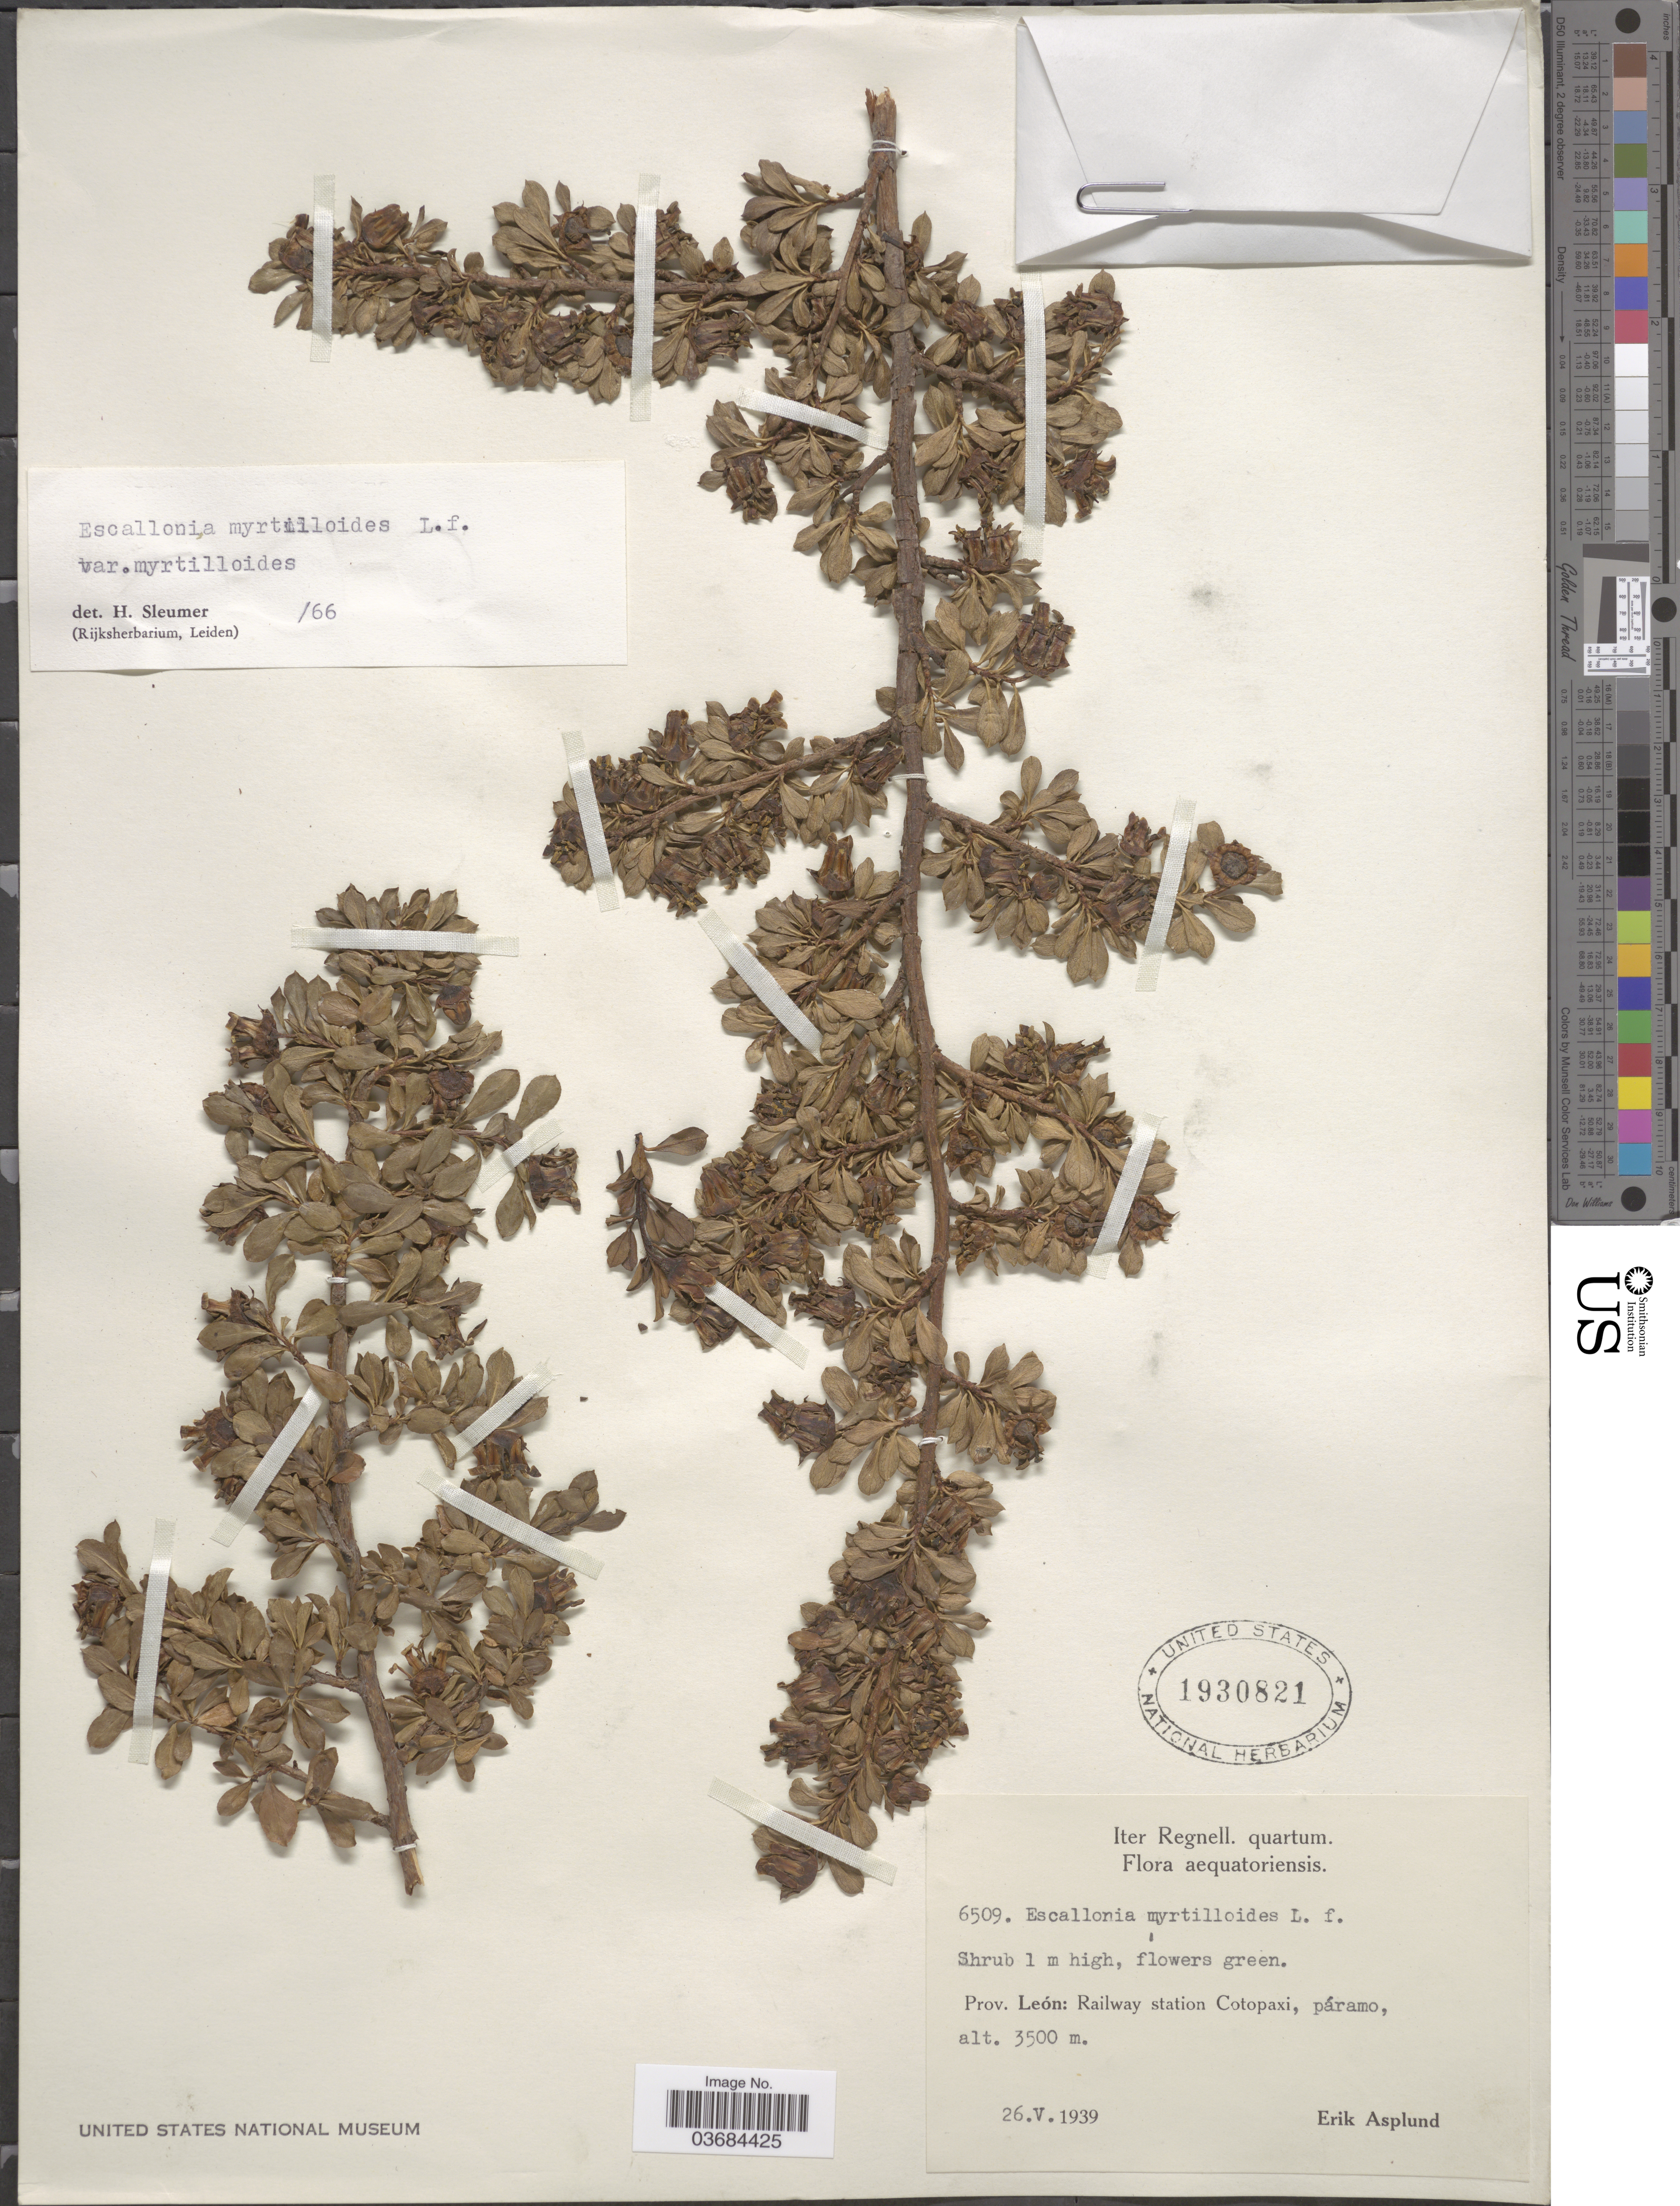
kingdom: Plantae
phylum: Tracheophyta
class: Magnoliopsida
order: Escalloniales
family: Escalloniaceae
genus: Escallonia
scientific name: Escallonia myrtilloides var. myrtilloides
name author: L. f.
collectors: E. Asplund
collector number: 6509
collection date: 1939-05-26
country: Ecuador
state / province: Cotopaxi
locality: Iter Regnell. quartum. Prov. León: Railway station Cotopaxi, páramo.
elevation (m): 3500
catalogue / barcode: US 1930821